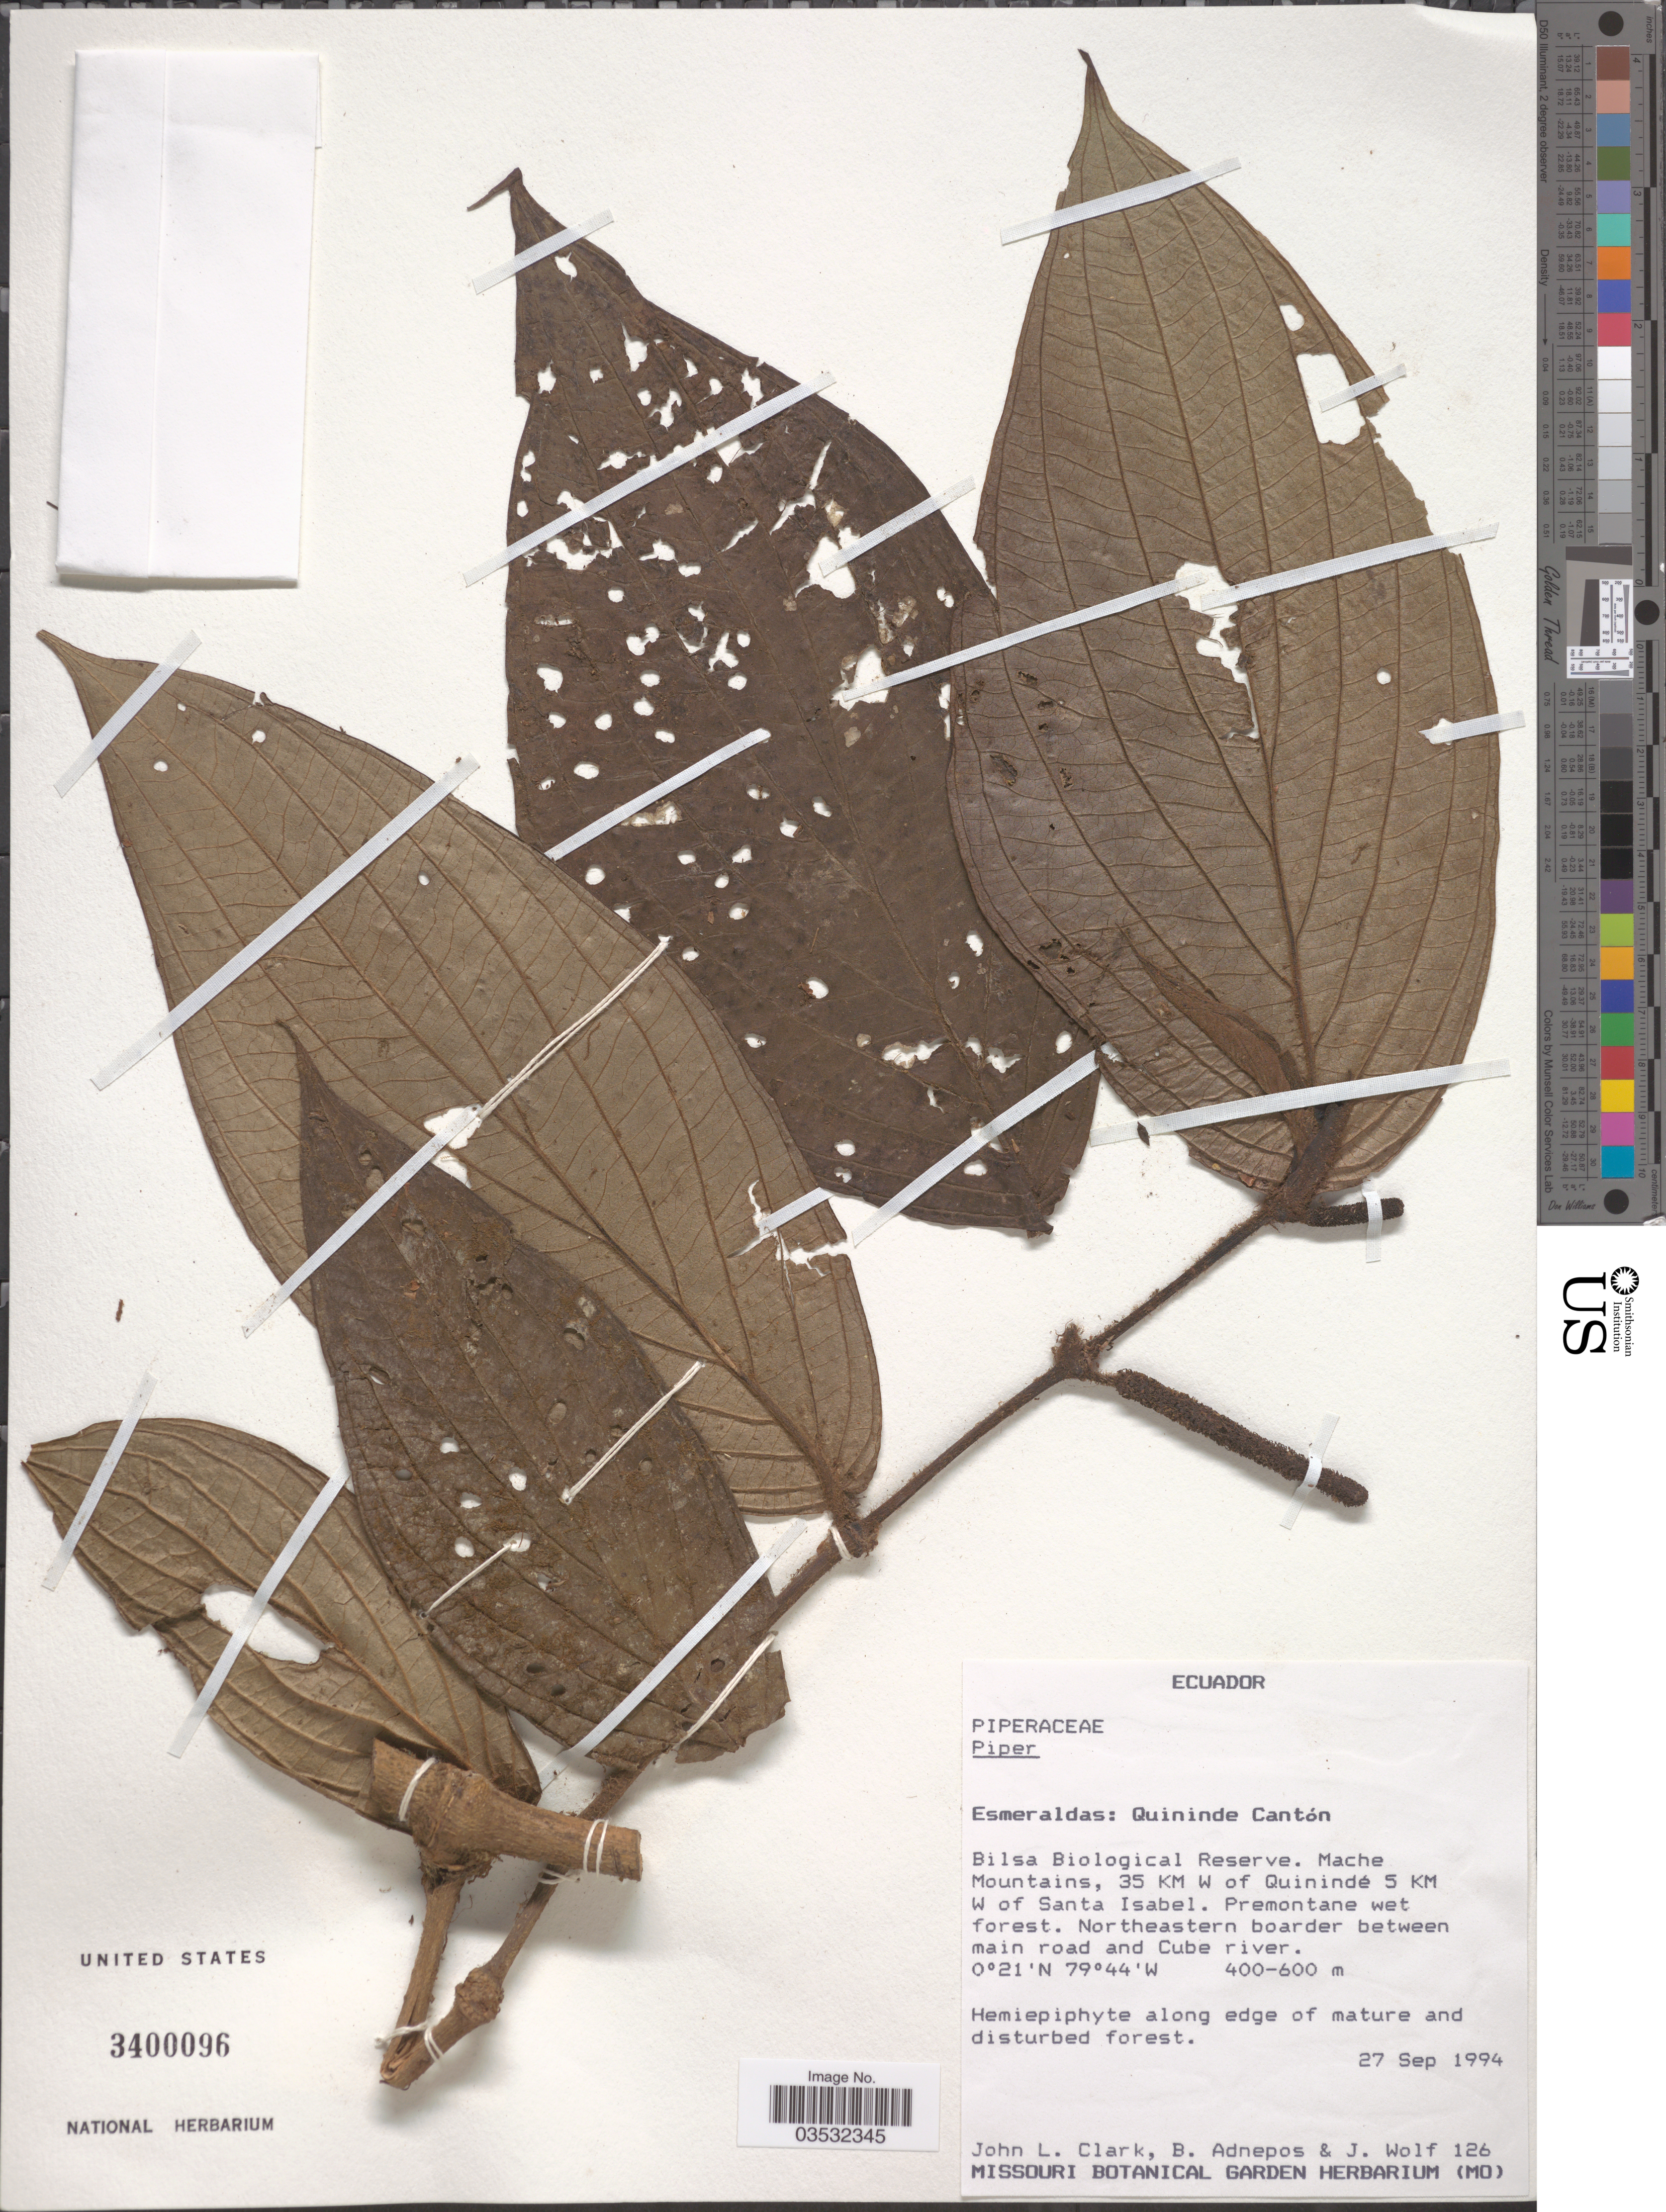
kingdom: Plantae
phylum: Tracheophyta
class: Magnoliopsida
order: Piperales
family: Piperaceae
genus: Piper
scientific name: Piper sp.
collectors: J. L. Clark, B. Adnepos & J. Wolf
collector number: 126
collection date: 1994-09-27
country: Ecuador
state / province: Esmeraldas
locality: Quininde Cantón. Bilsa Biological Station. Mache Mountains, 35 KM W of Quinindé 5 KM W of Santa Isabel. Premontane wet forest. Northeastern boarder between main road and Cube river.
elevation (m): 400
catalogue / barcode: US 3400096